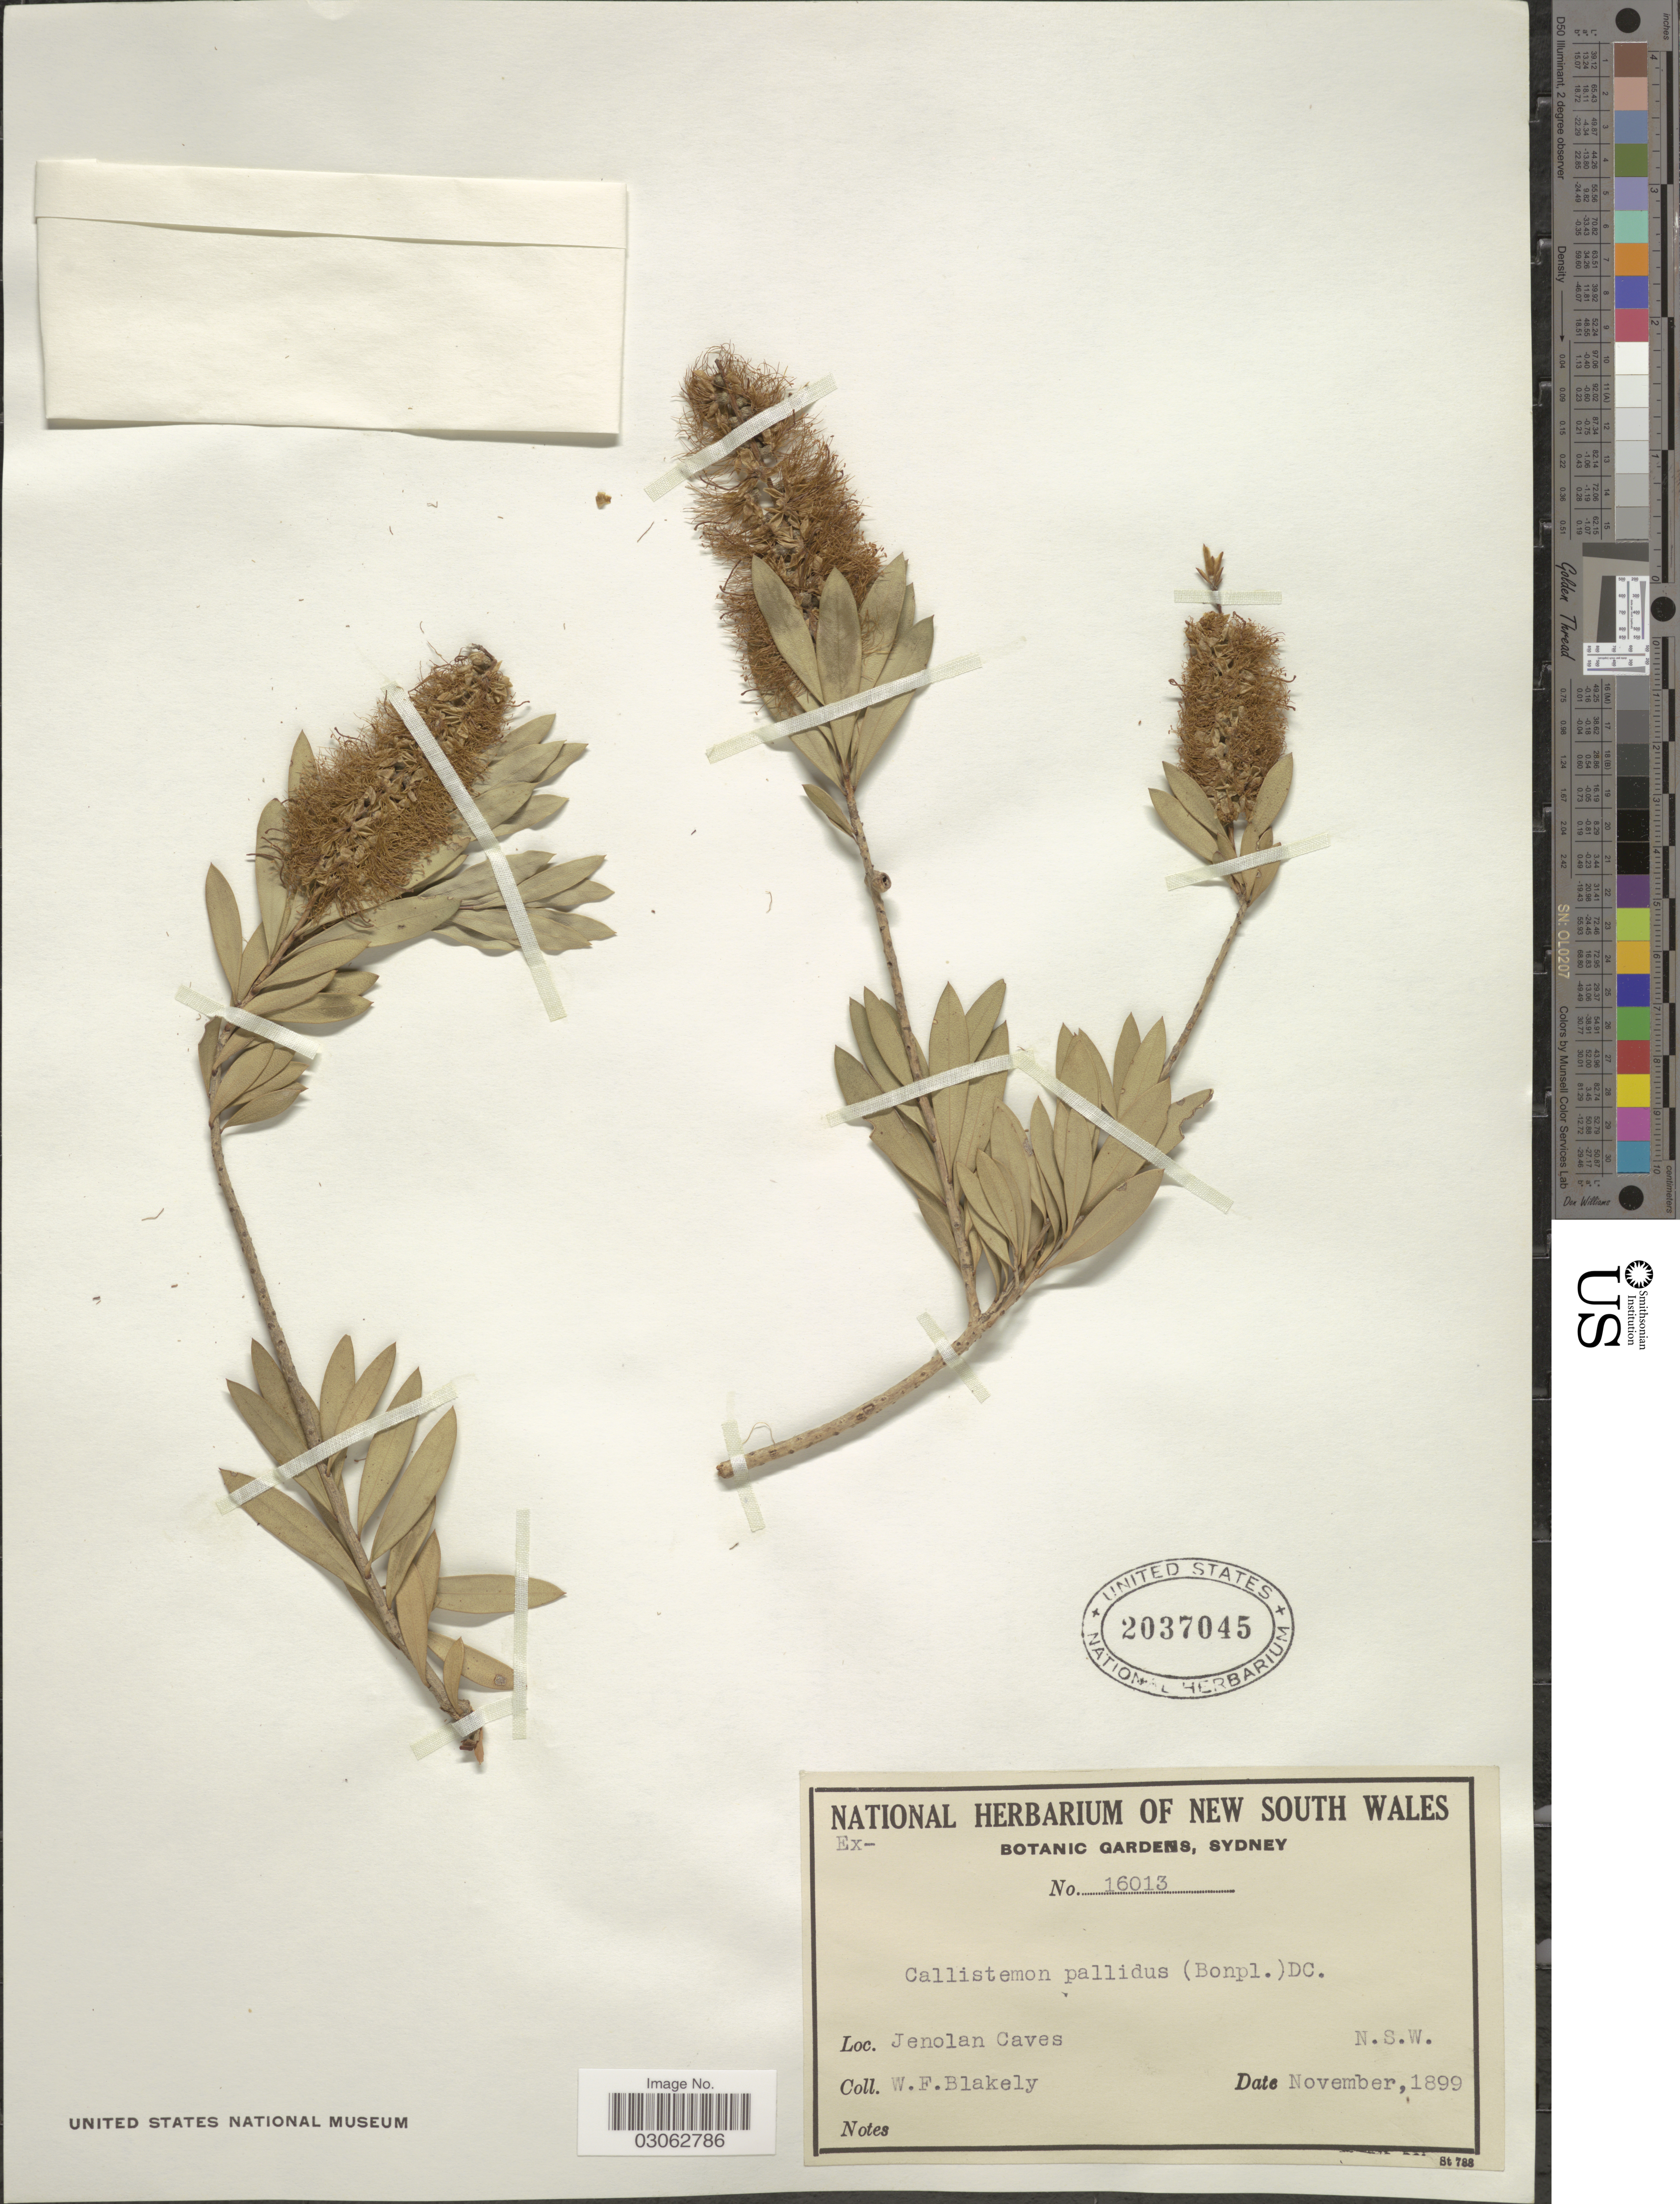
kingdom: Plantae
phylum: Tracheophyta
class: Magnoliopsida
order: Myrtales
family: Myrtaceae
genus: Callistemon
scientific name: Callistemon pallidus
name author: (Bonpl.) DC.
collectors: W. Blakely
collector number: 16013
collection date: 1899-11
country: Australia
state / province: New South Wales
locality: Jenolan Caves. N.S.W.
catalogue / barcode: US 2037045